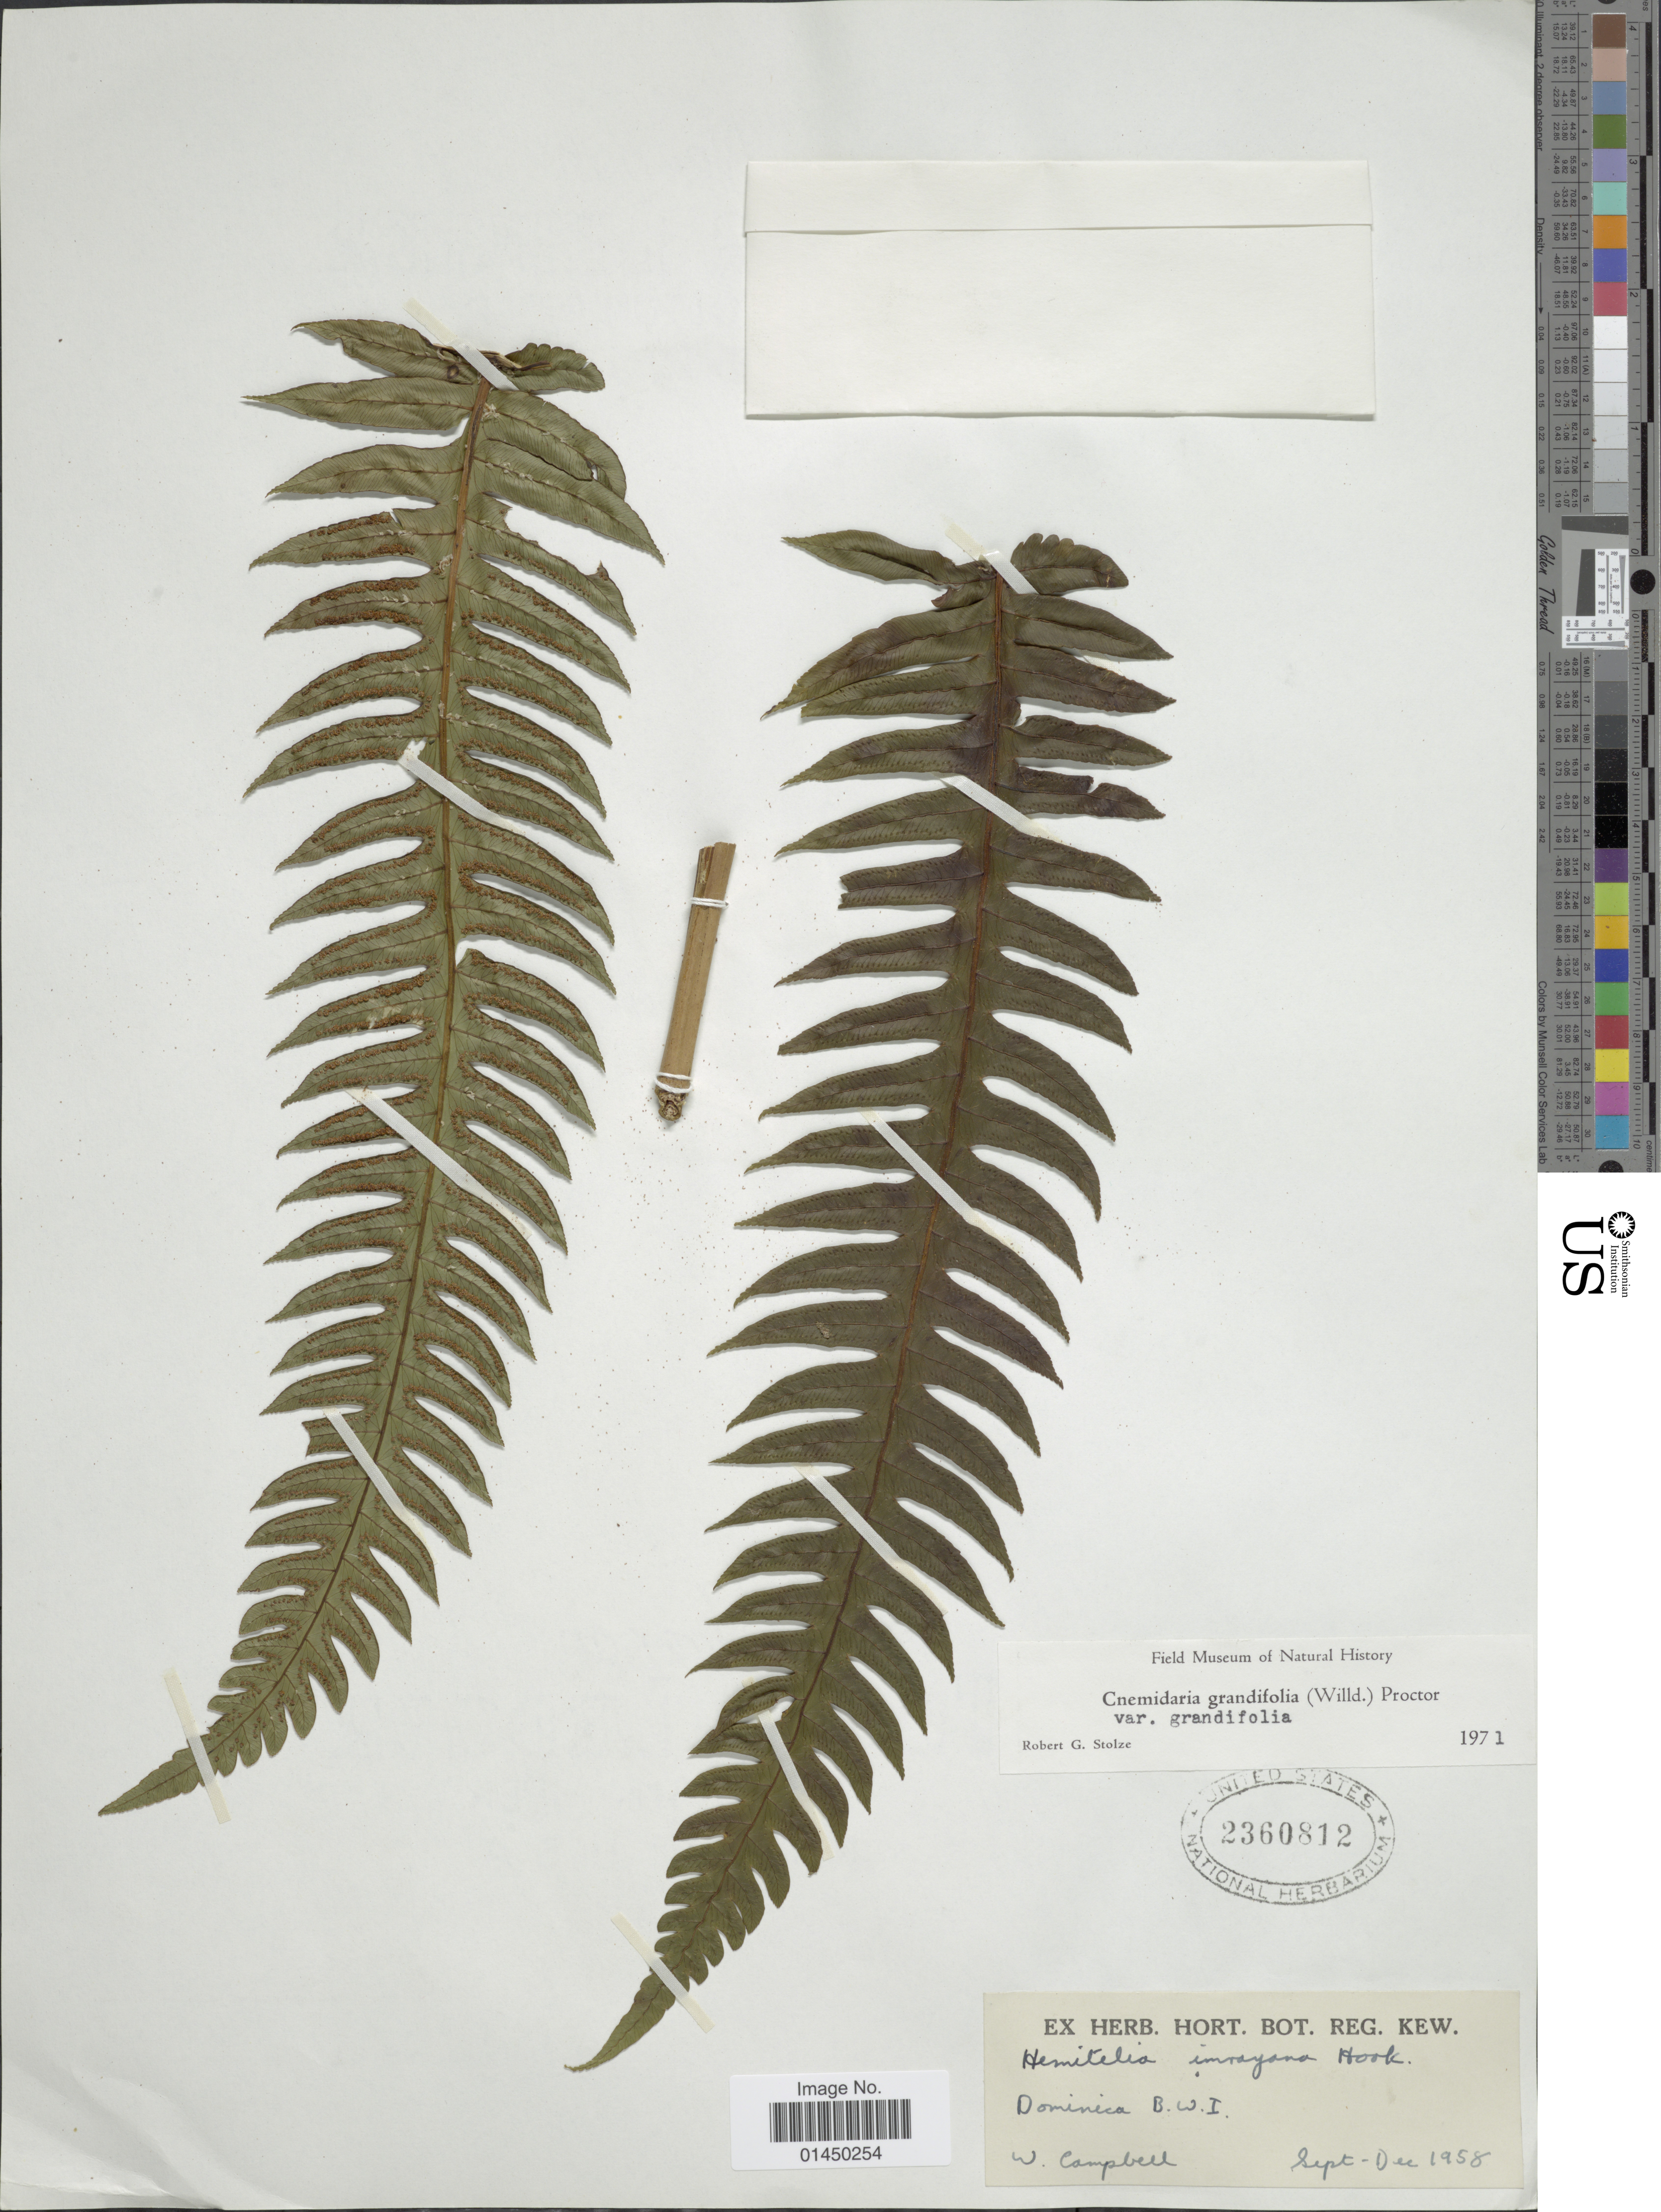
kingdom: Plantae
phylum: Tracheophyta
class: Polypodiopsida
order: Cyatheales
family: Cyatheaceae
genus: Cyathea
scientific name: Cyathea grandifolia var. grandifolia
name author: Willd.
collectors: W. Campbell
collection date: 1958-09/1958-12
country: Dominica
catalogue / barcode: US 2360812